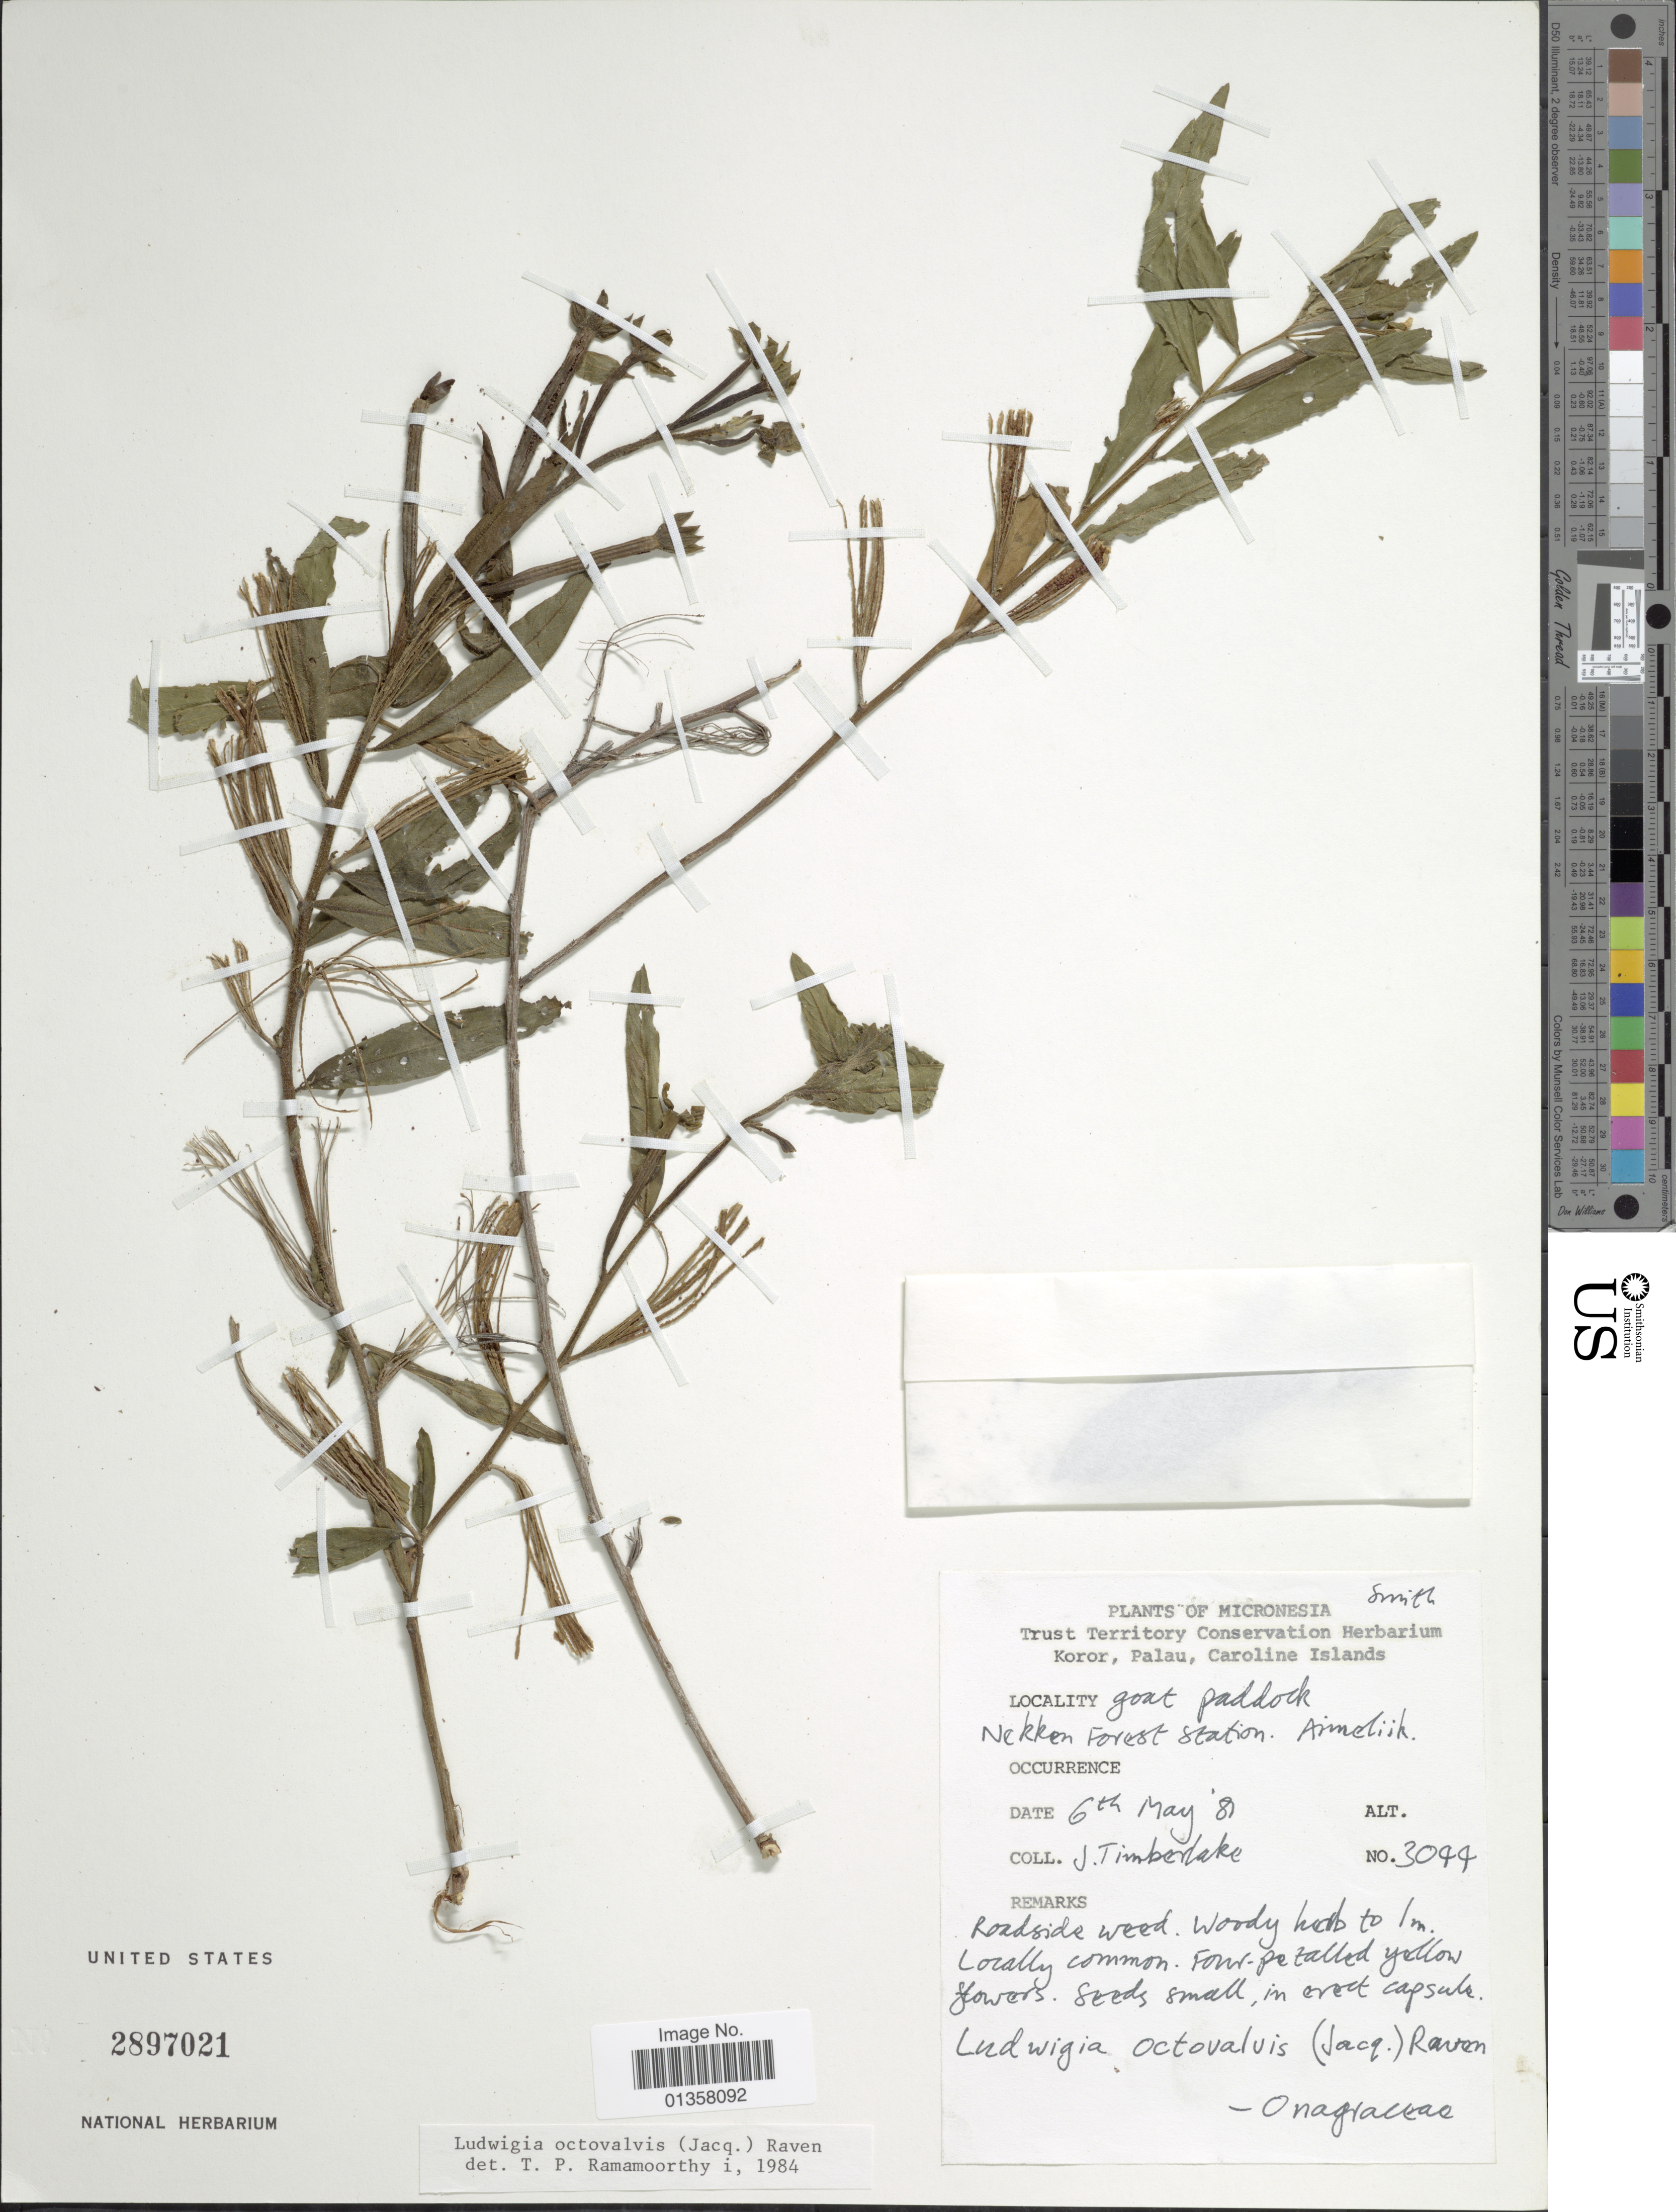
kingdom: Plantae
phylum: Tracheophyta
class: Magnoliopsida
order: Myrtales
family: Onagraceae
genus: Ludwigia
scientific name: Ludwigia octovalvis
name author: (Jacq.) P.H. Raven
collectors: J. Timberlake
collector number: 3044*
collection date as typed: Transcribed d/m/y: 6/5/81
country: Palau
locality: Koror, Caroline Islands, goat paddock Nekken Forest Station Aimeliik [interpreted]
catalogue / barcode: US 2897021